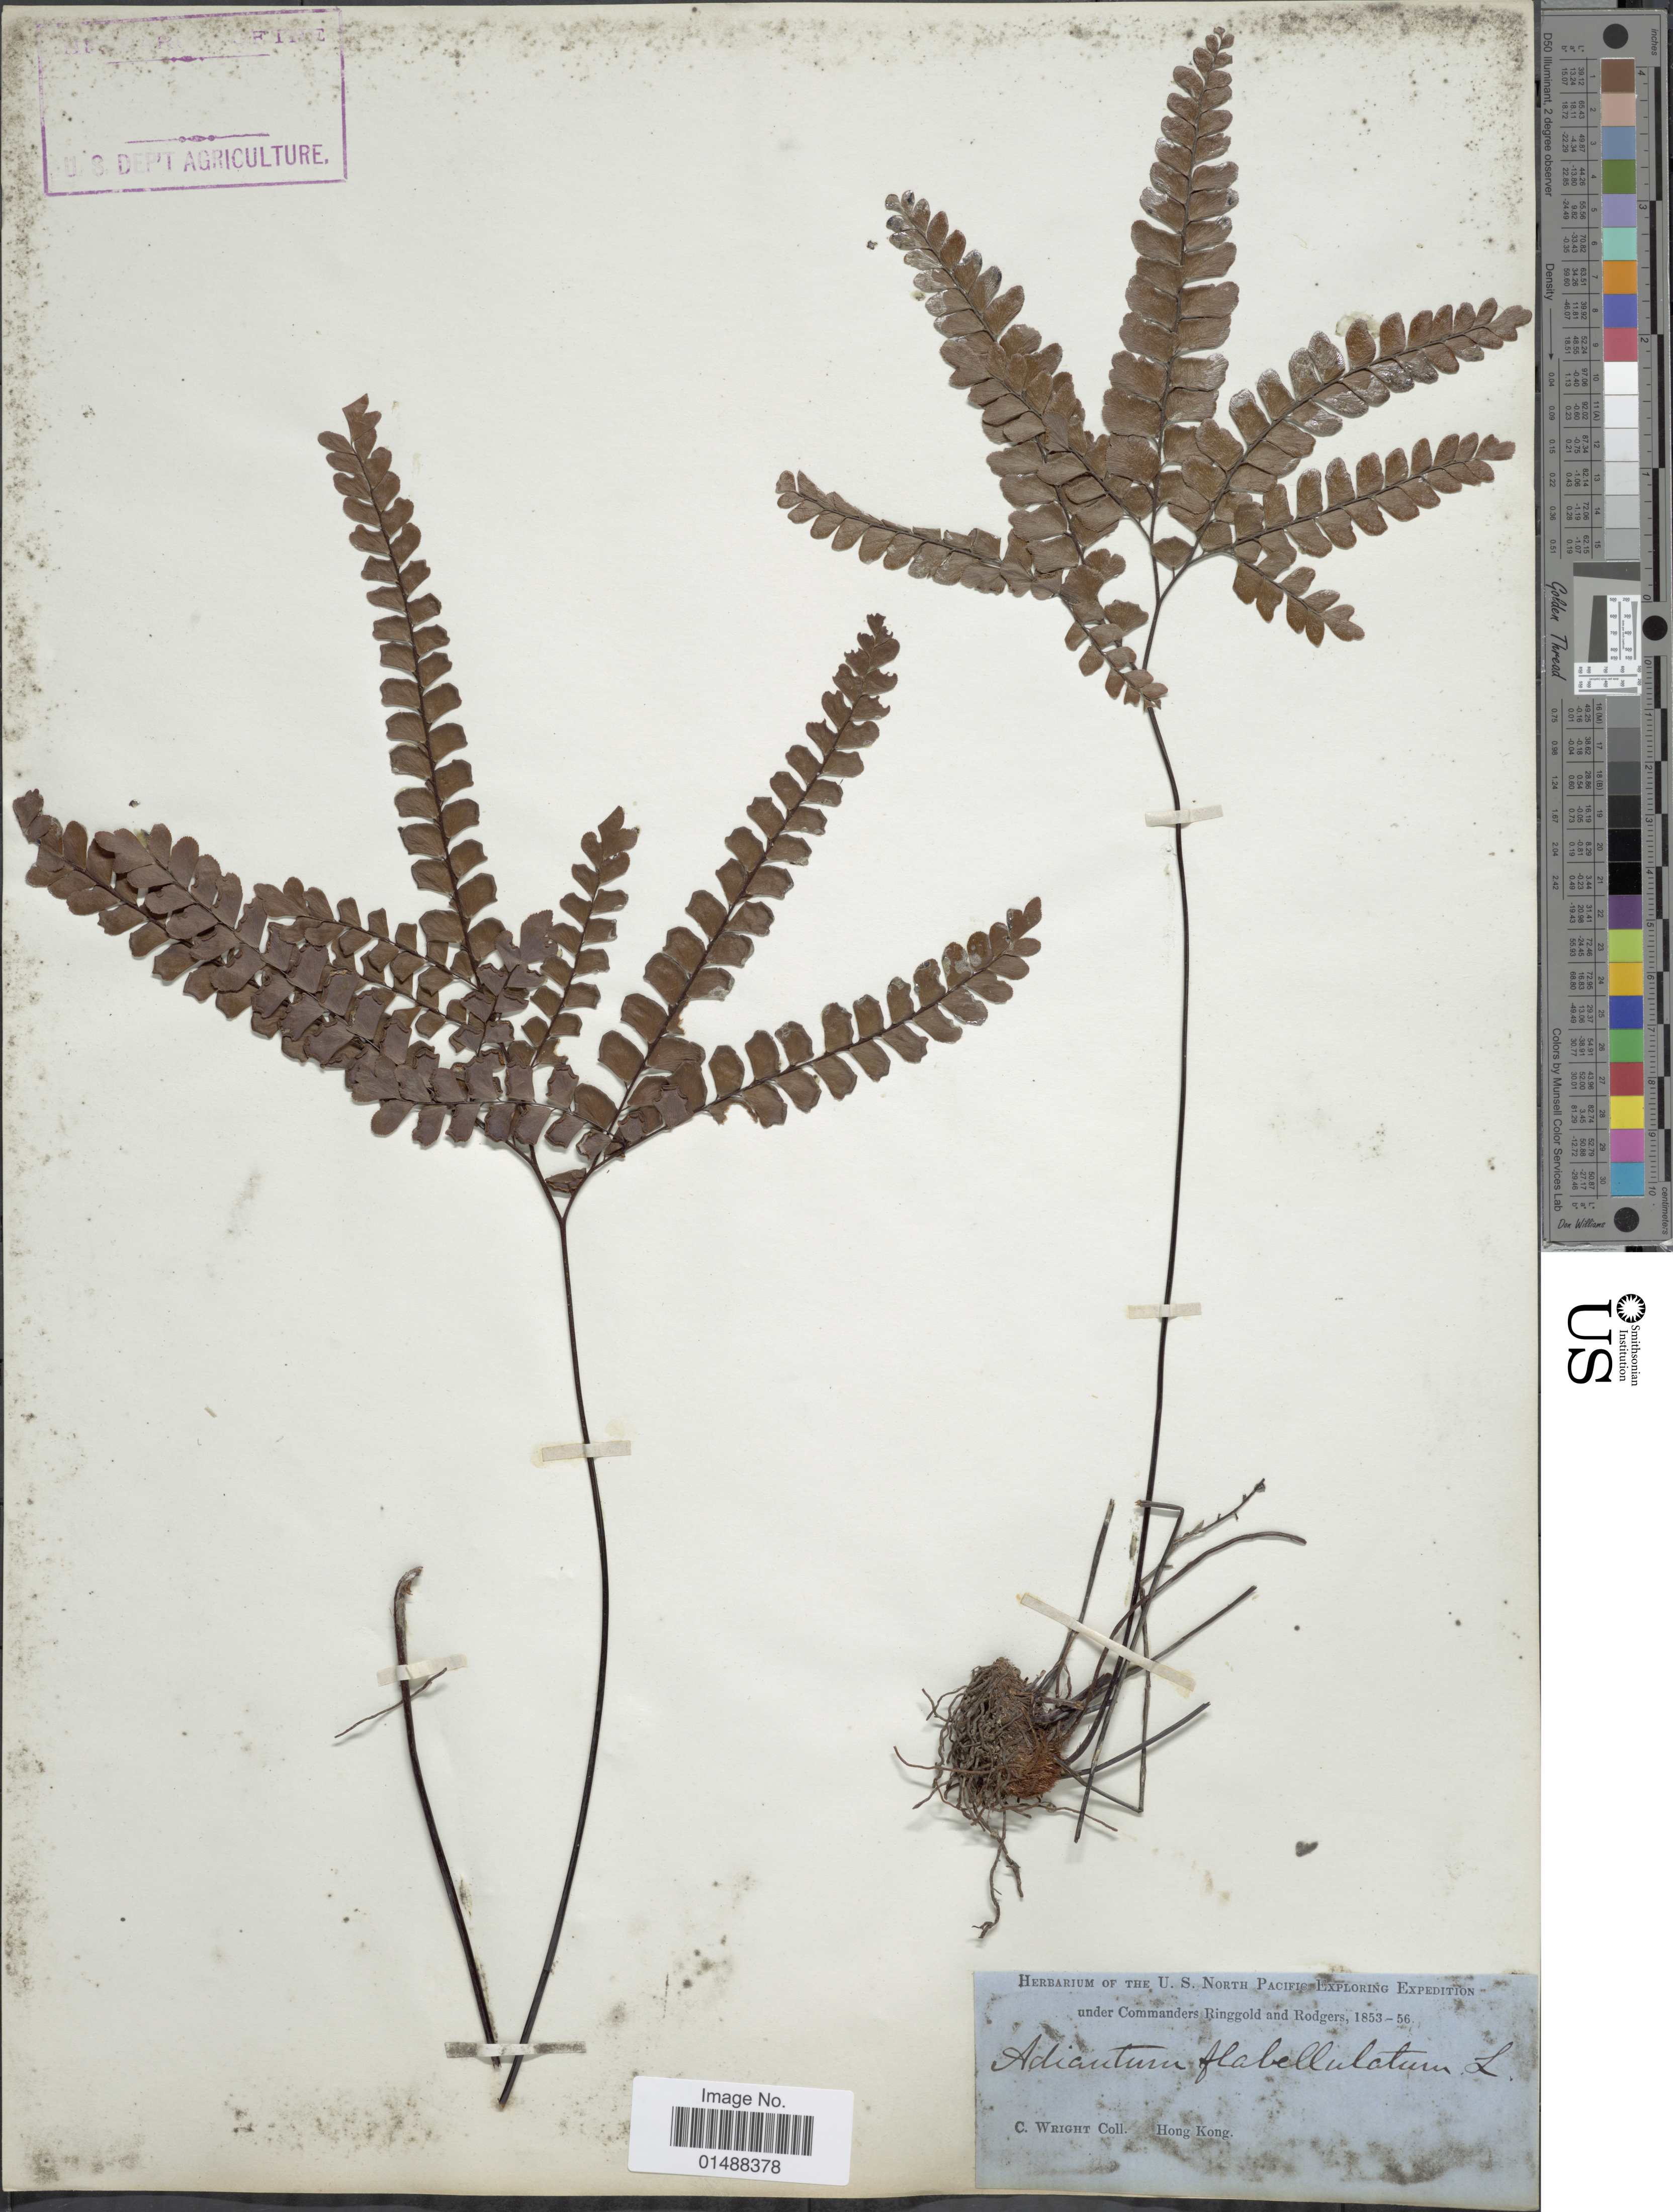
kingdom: Plantae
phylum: Tracheophyta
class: Polypodiopsida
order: Polypodiales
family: Pteridaceae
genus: Adiantum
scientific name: Adiantum flabellulatum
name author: L.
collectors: C. Wright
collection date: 1853/1856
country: China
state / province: Hong Kong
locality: Hong Kong.